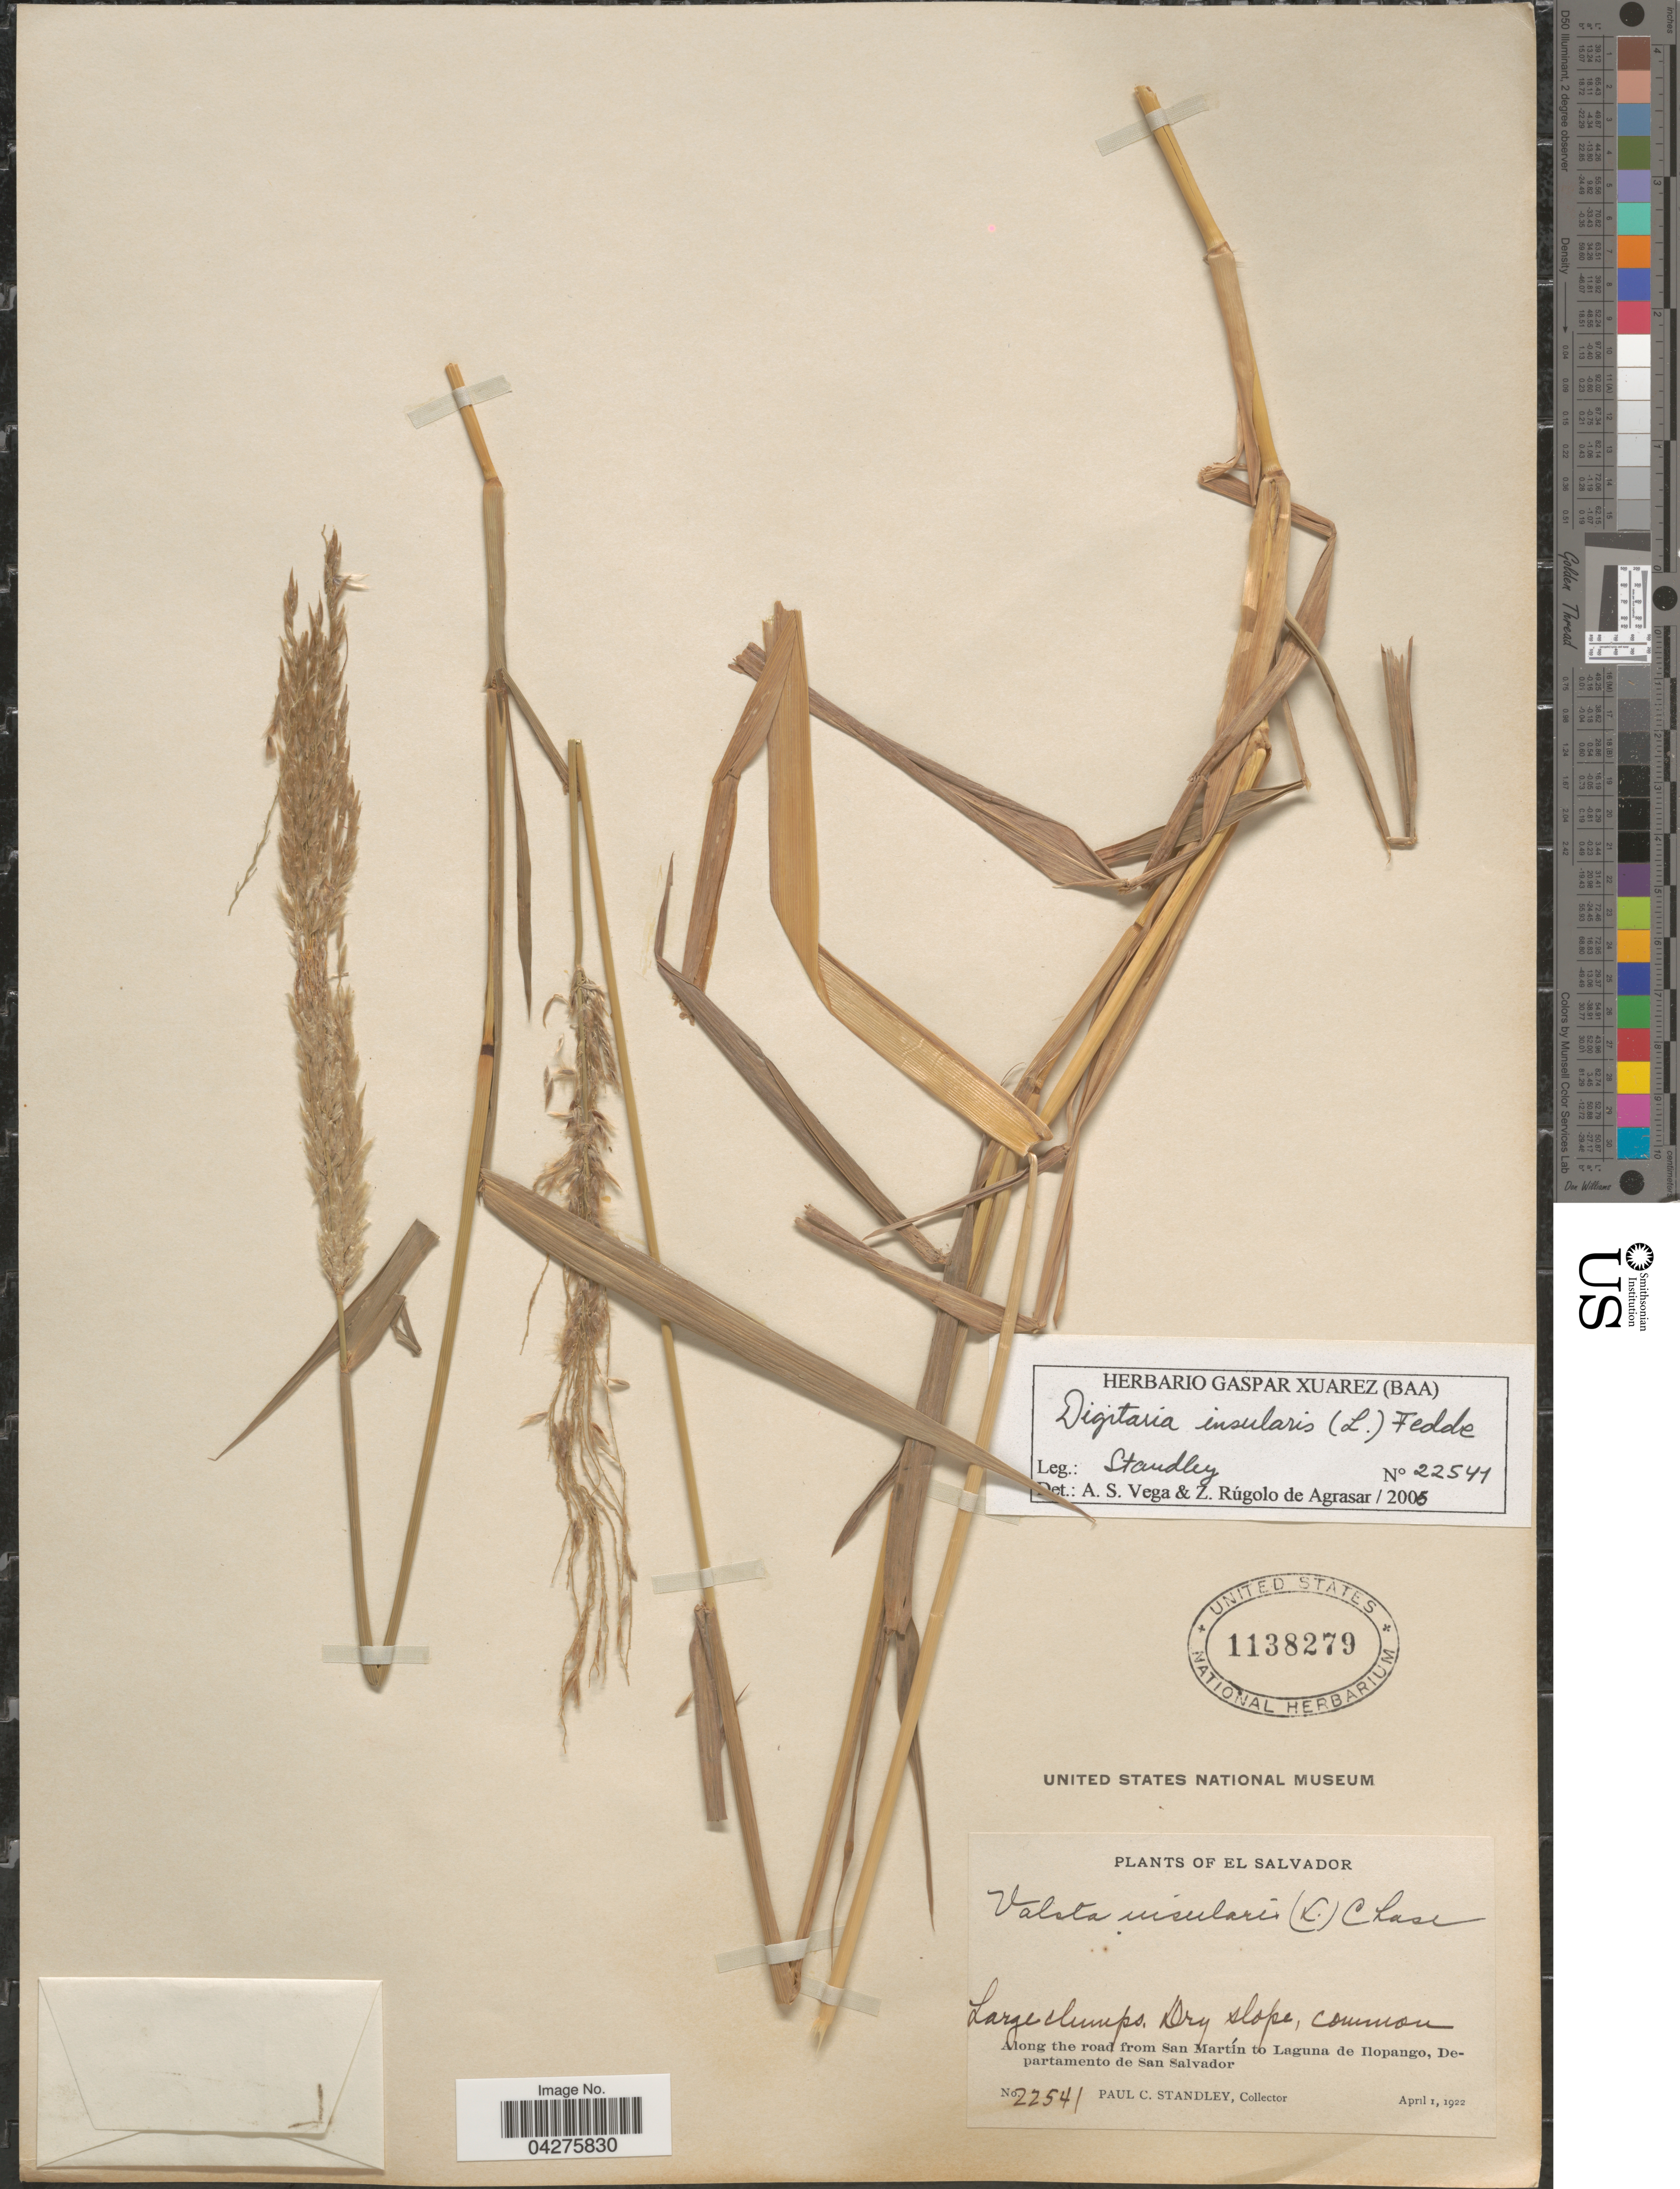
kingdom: Plantae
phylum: Tracheophyta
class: Liliopsida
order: Poales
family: Poaceae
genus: Digitaria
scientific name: Digitaria insularis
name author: (L.) Fedde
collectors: P. C. Standley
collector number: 22541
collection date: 1922-04-01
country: El Salvador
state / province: San Salvador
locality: Dry slope. Along the road from San Martín to Laguna de Ilopango, Departamento de San Salvador.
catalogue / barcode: US 1138279